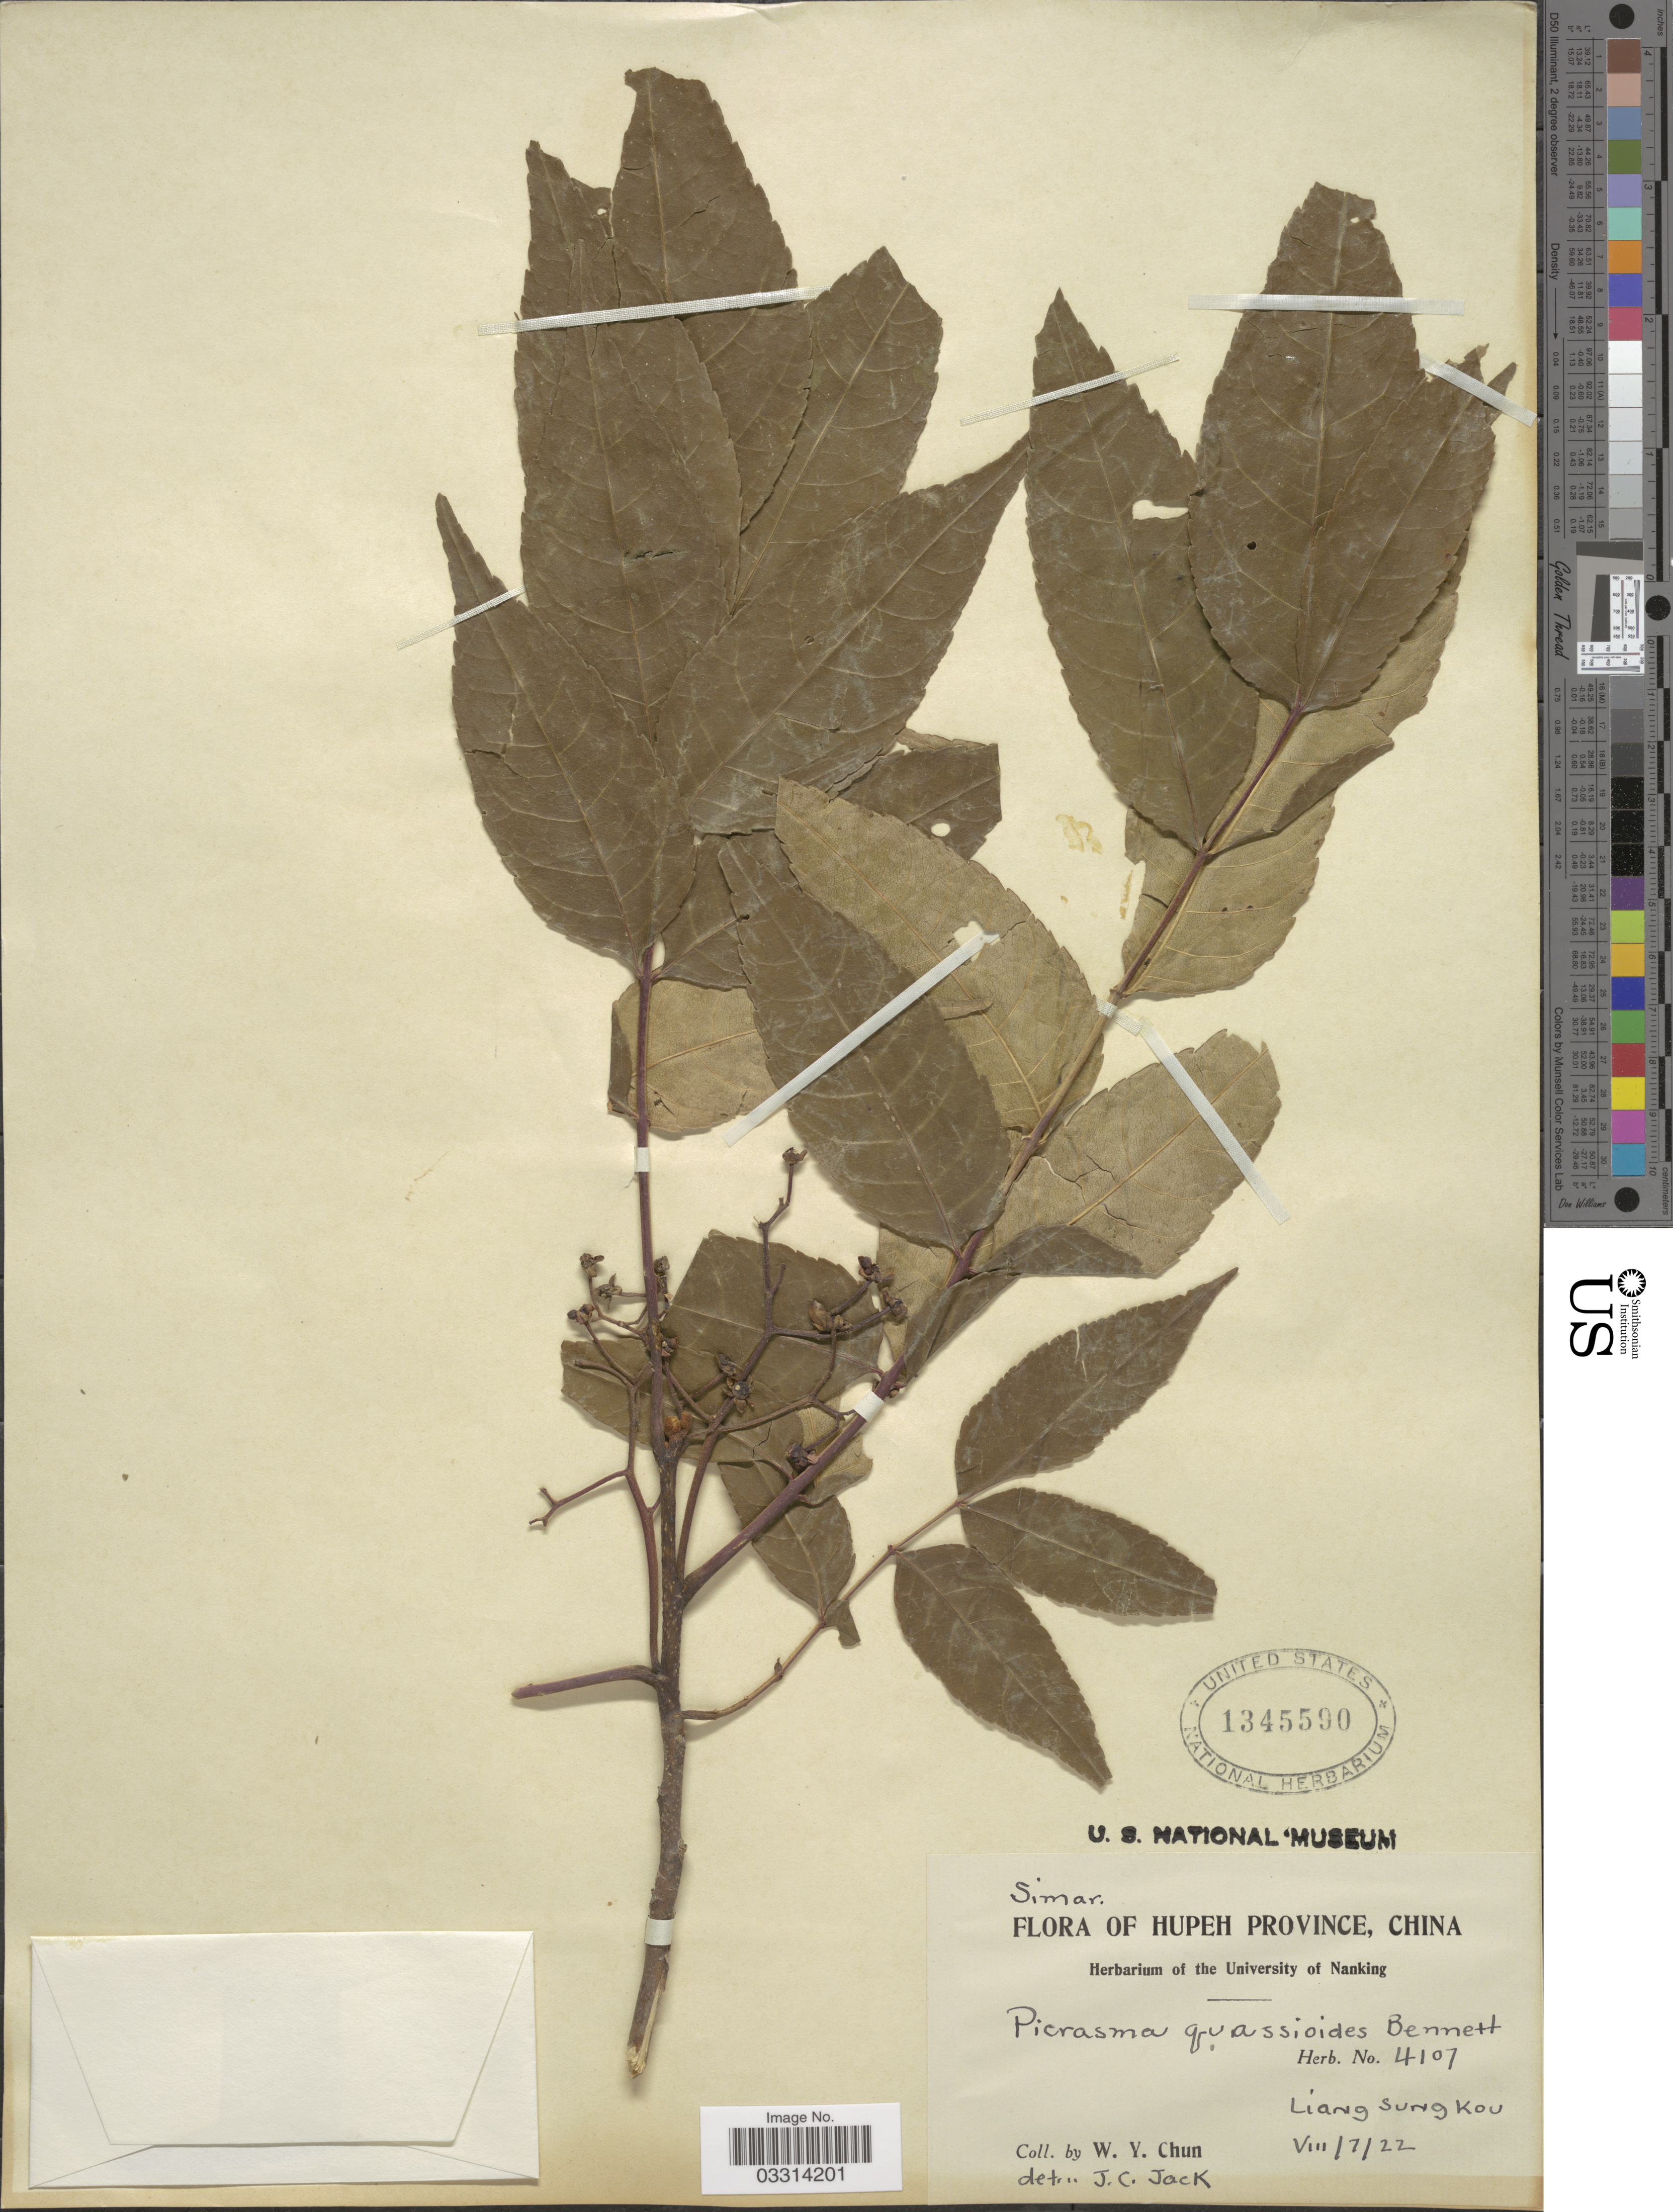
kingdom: Plantae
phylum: Tracheophyta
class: Magnoliopsida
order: Sapindales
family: Simaroubaceae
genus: Picrasma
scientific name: Picrasma quassioides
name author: (D. Don) Benn.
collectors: W. Y. Chun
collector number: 417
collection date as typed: Transcribed d/m/y: 7/8/22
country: China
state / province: Hubei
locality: Hupeh Province. Liang Sung Kou.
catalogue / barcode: US 1345590